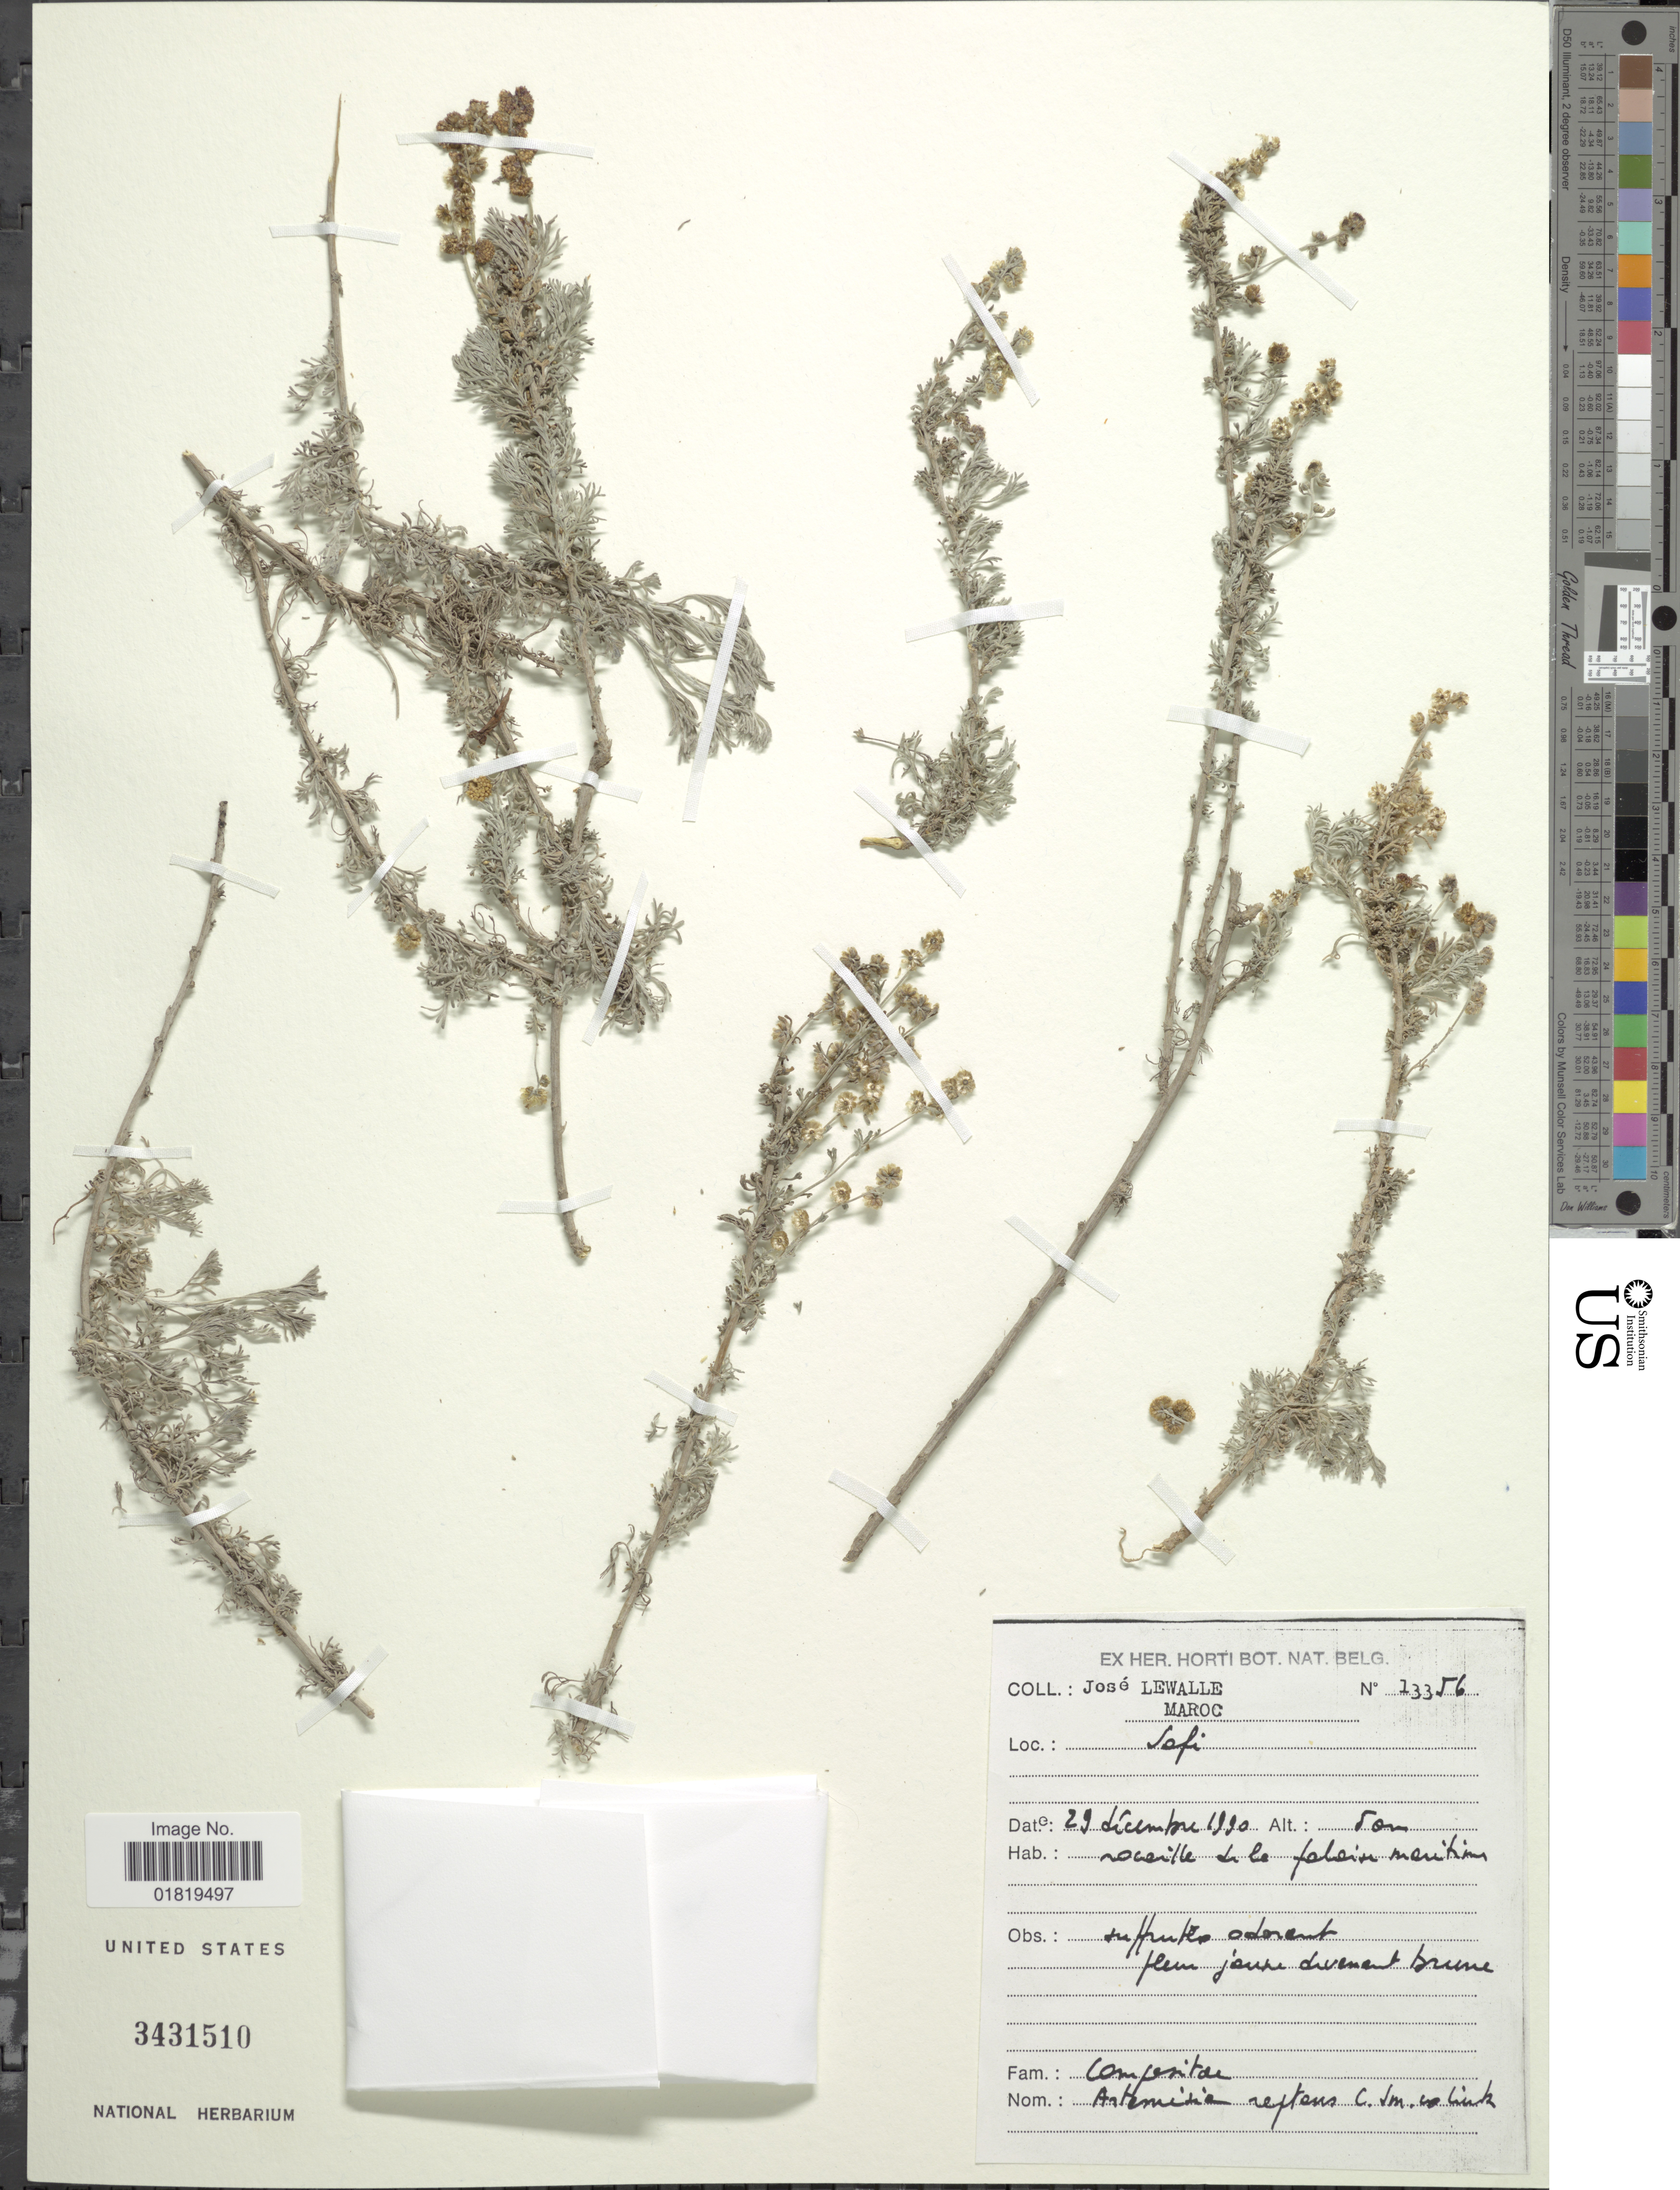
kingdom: Plantae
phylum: Tracheophyta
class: Magnoliopsida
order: Asterales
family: Asteraceae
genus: Artemisia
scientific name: Artemisia reptans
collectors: J. Lewalle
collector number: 13356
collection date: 1990-12-29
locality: Safi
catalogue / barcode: US 3431510